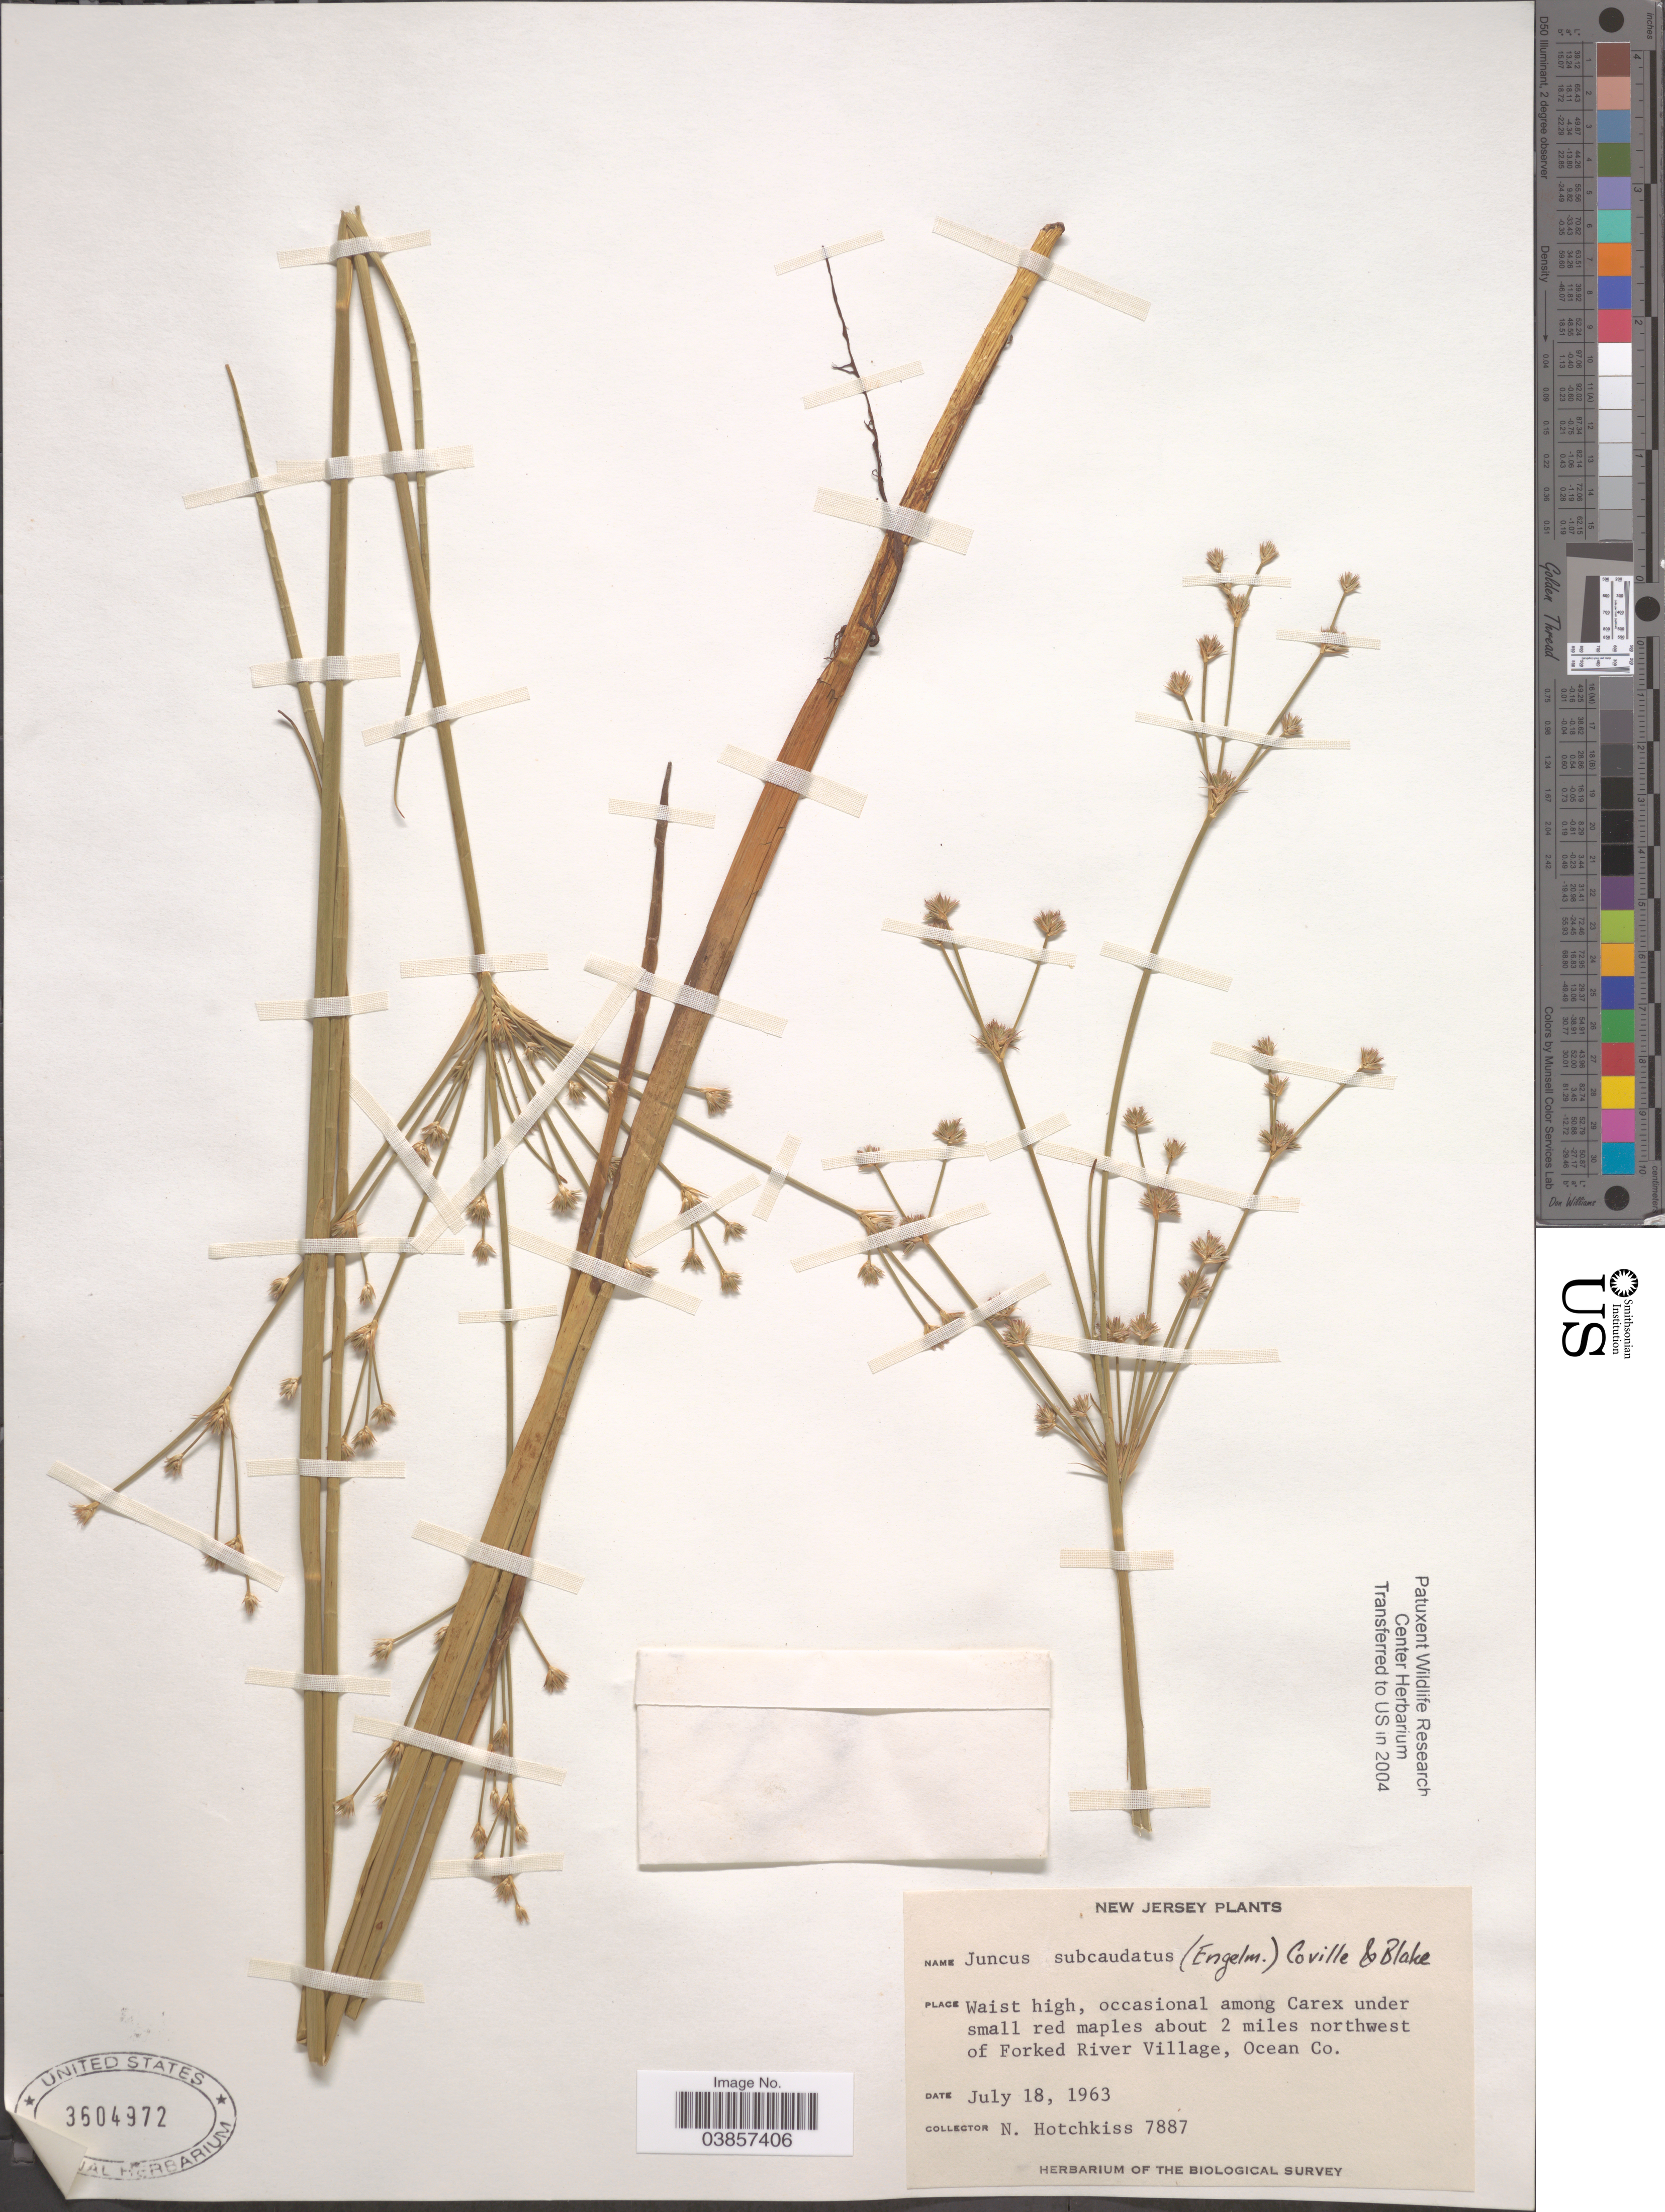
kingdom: Plantae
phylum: Tracheophyta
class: Liliopsida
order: Poales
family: Juncaceae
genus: Juncus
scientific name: Juncus subcaudatus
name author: (Engelm. ex A. Gray) Coville & S.F. Blake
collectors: N. Hotchkiss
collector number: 7887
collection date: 1963-07-18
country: United States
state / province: New Jersey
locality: About 2 miles northwest of Forked River Village, Ocean Co.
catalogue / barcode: US 3604972